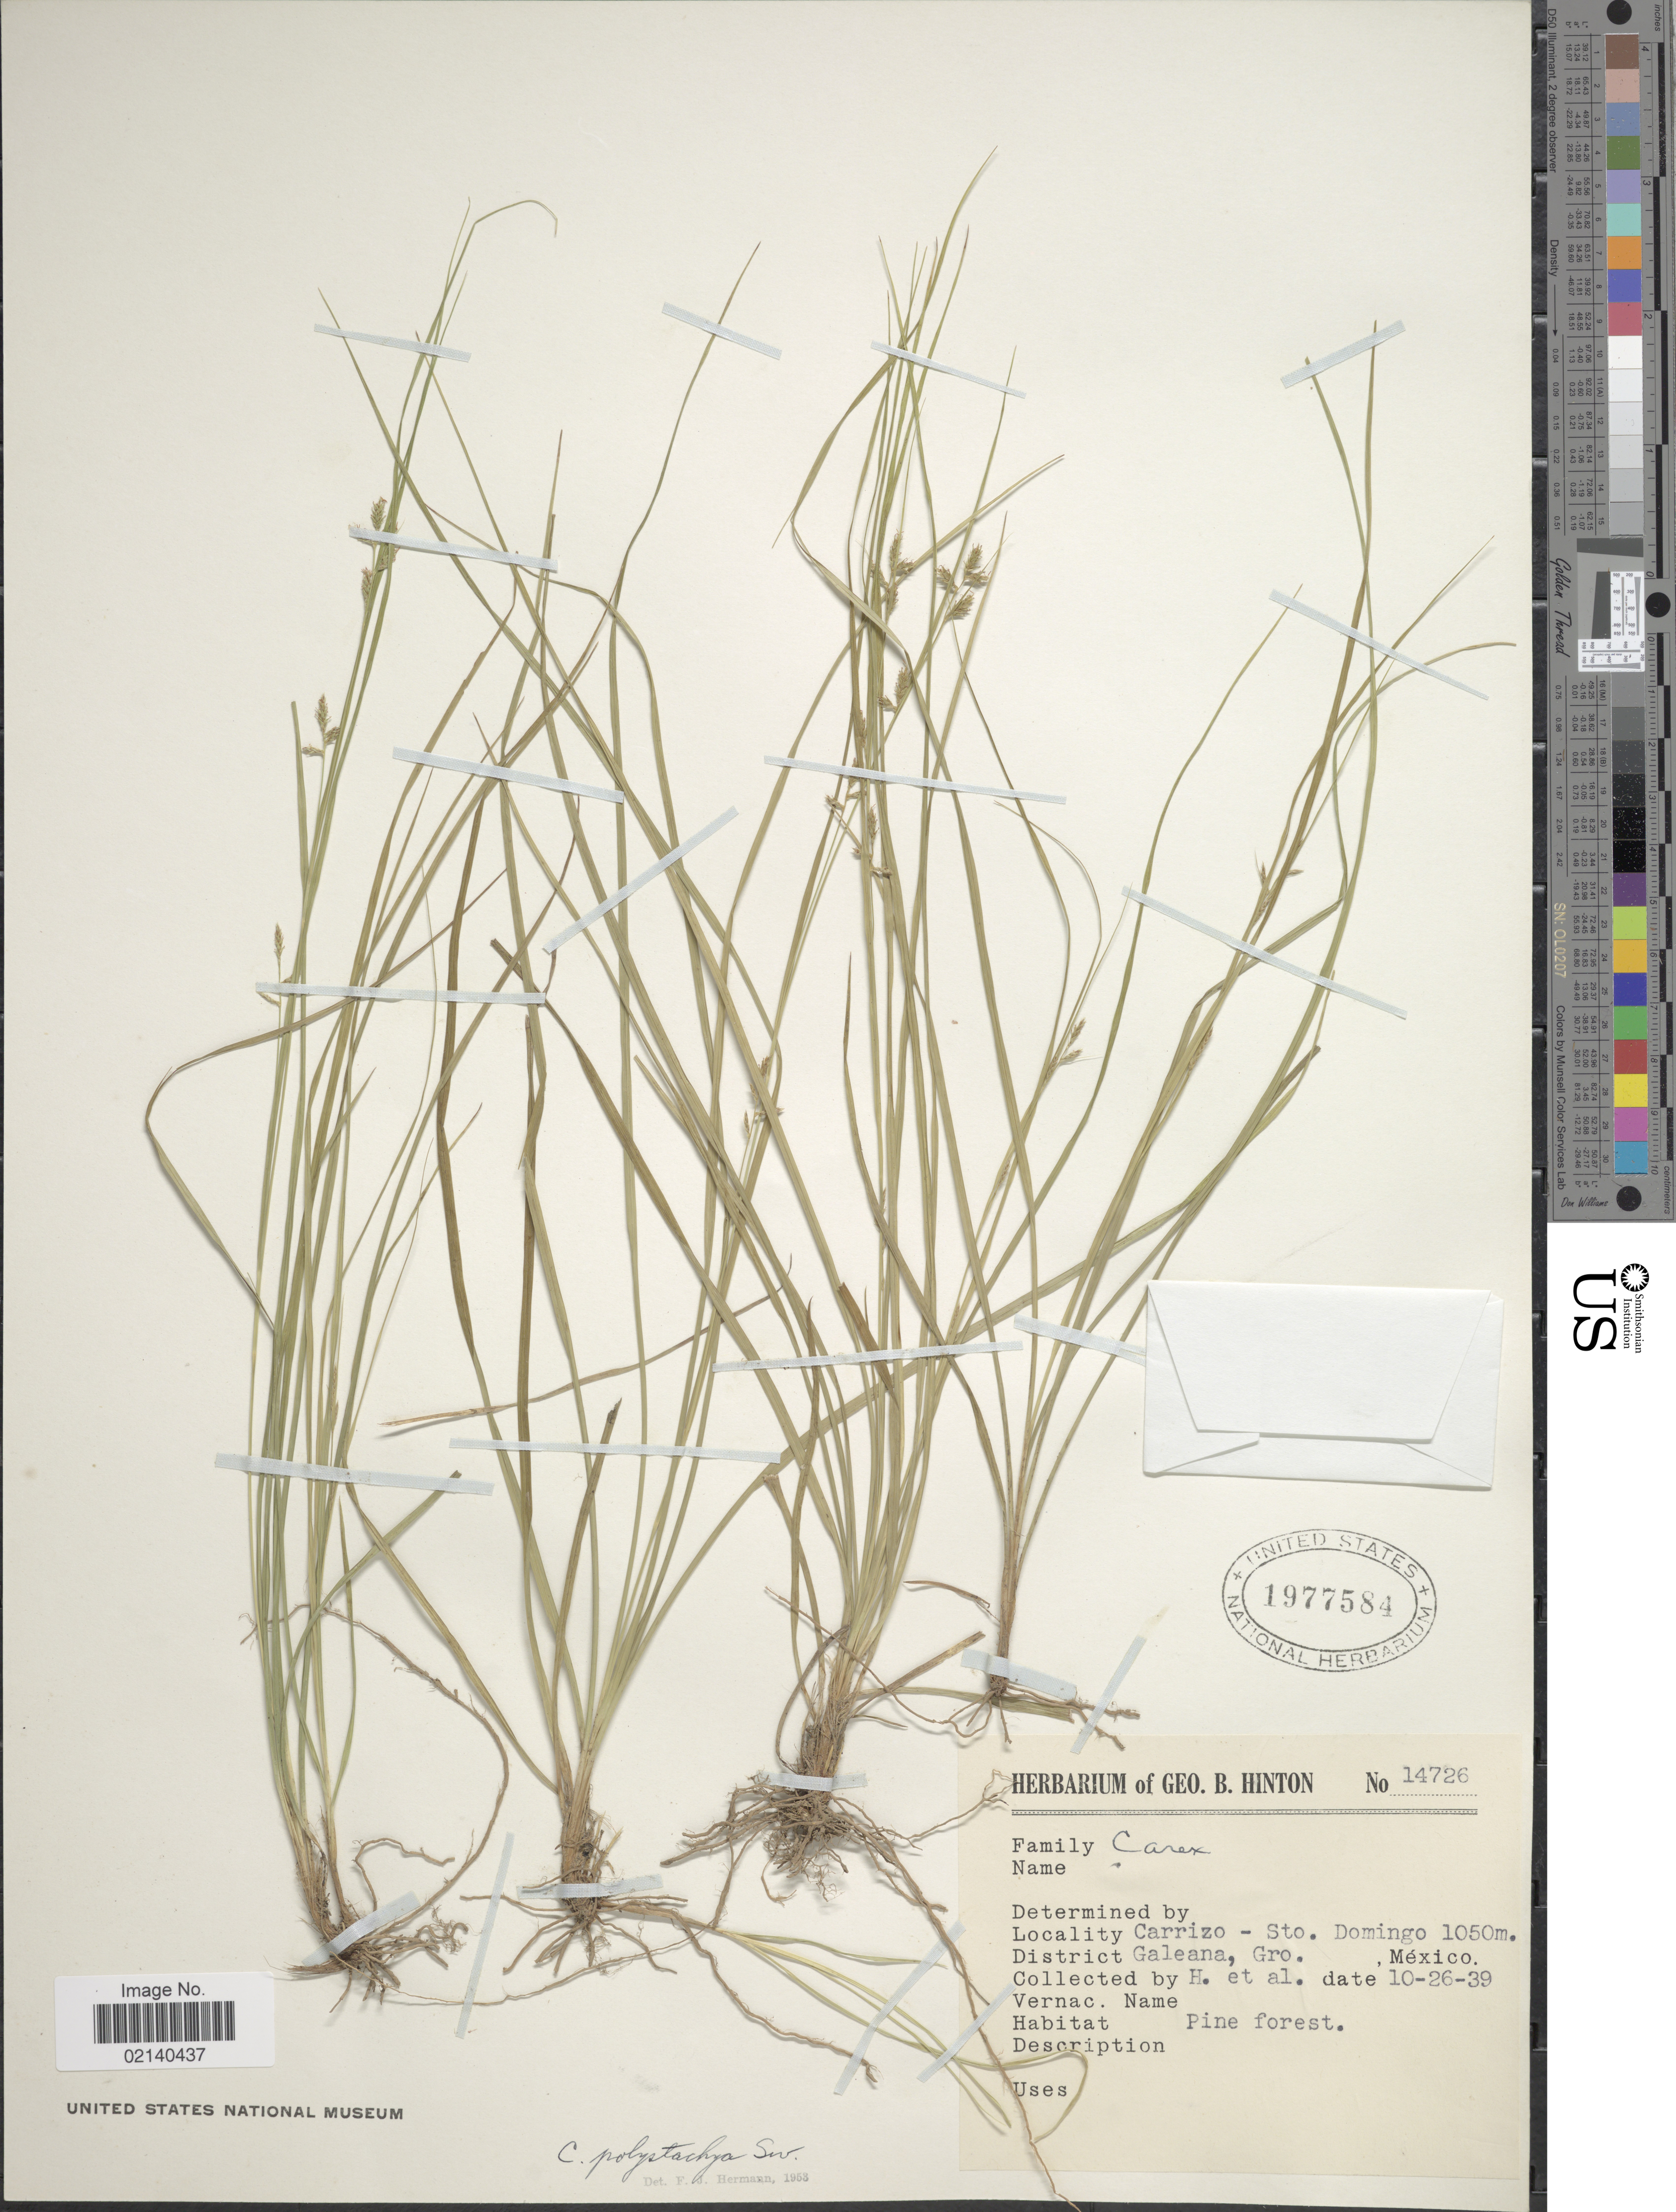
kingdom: Plantae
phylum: Tracheophyta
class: Liliopsida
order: Poales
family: Cyperaceae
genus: Carex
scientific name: Carex polystachya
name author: Sw. ex Wahlenb.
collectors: G. B. Hinton & et al.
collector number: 14726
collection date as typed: Transcribed d/m/y: 26/10/39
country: Mexico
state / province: Guerrero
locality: Carrizo-Sto.Domingo, District Galeana.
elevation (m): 1050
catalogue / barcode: US 1977584